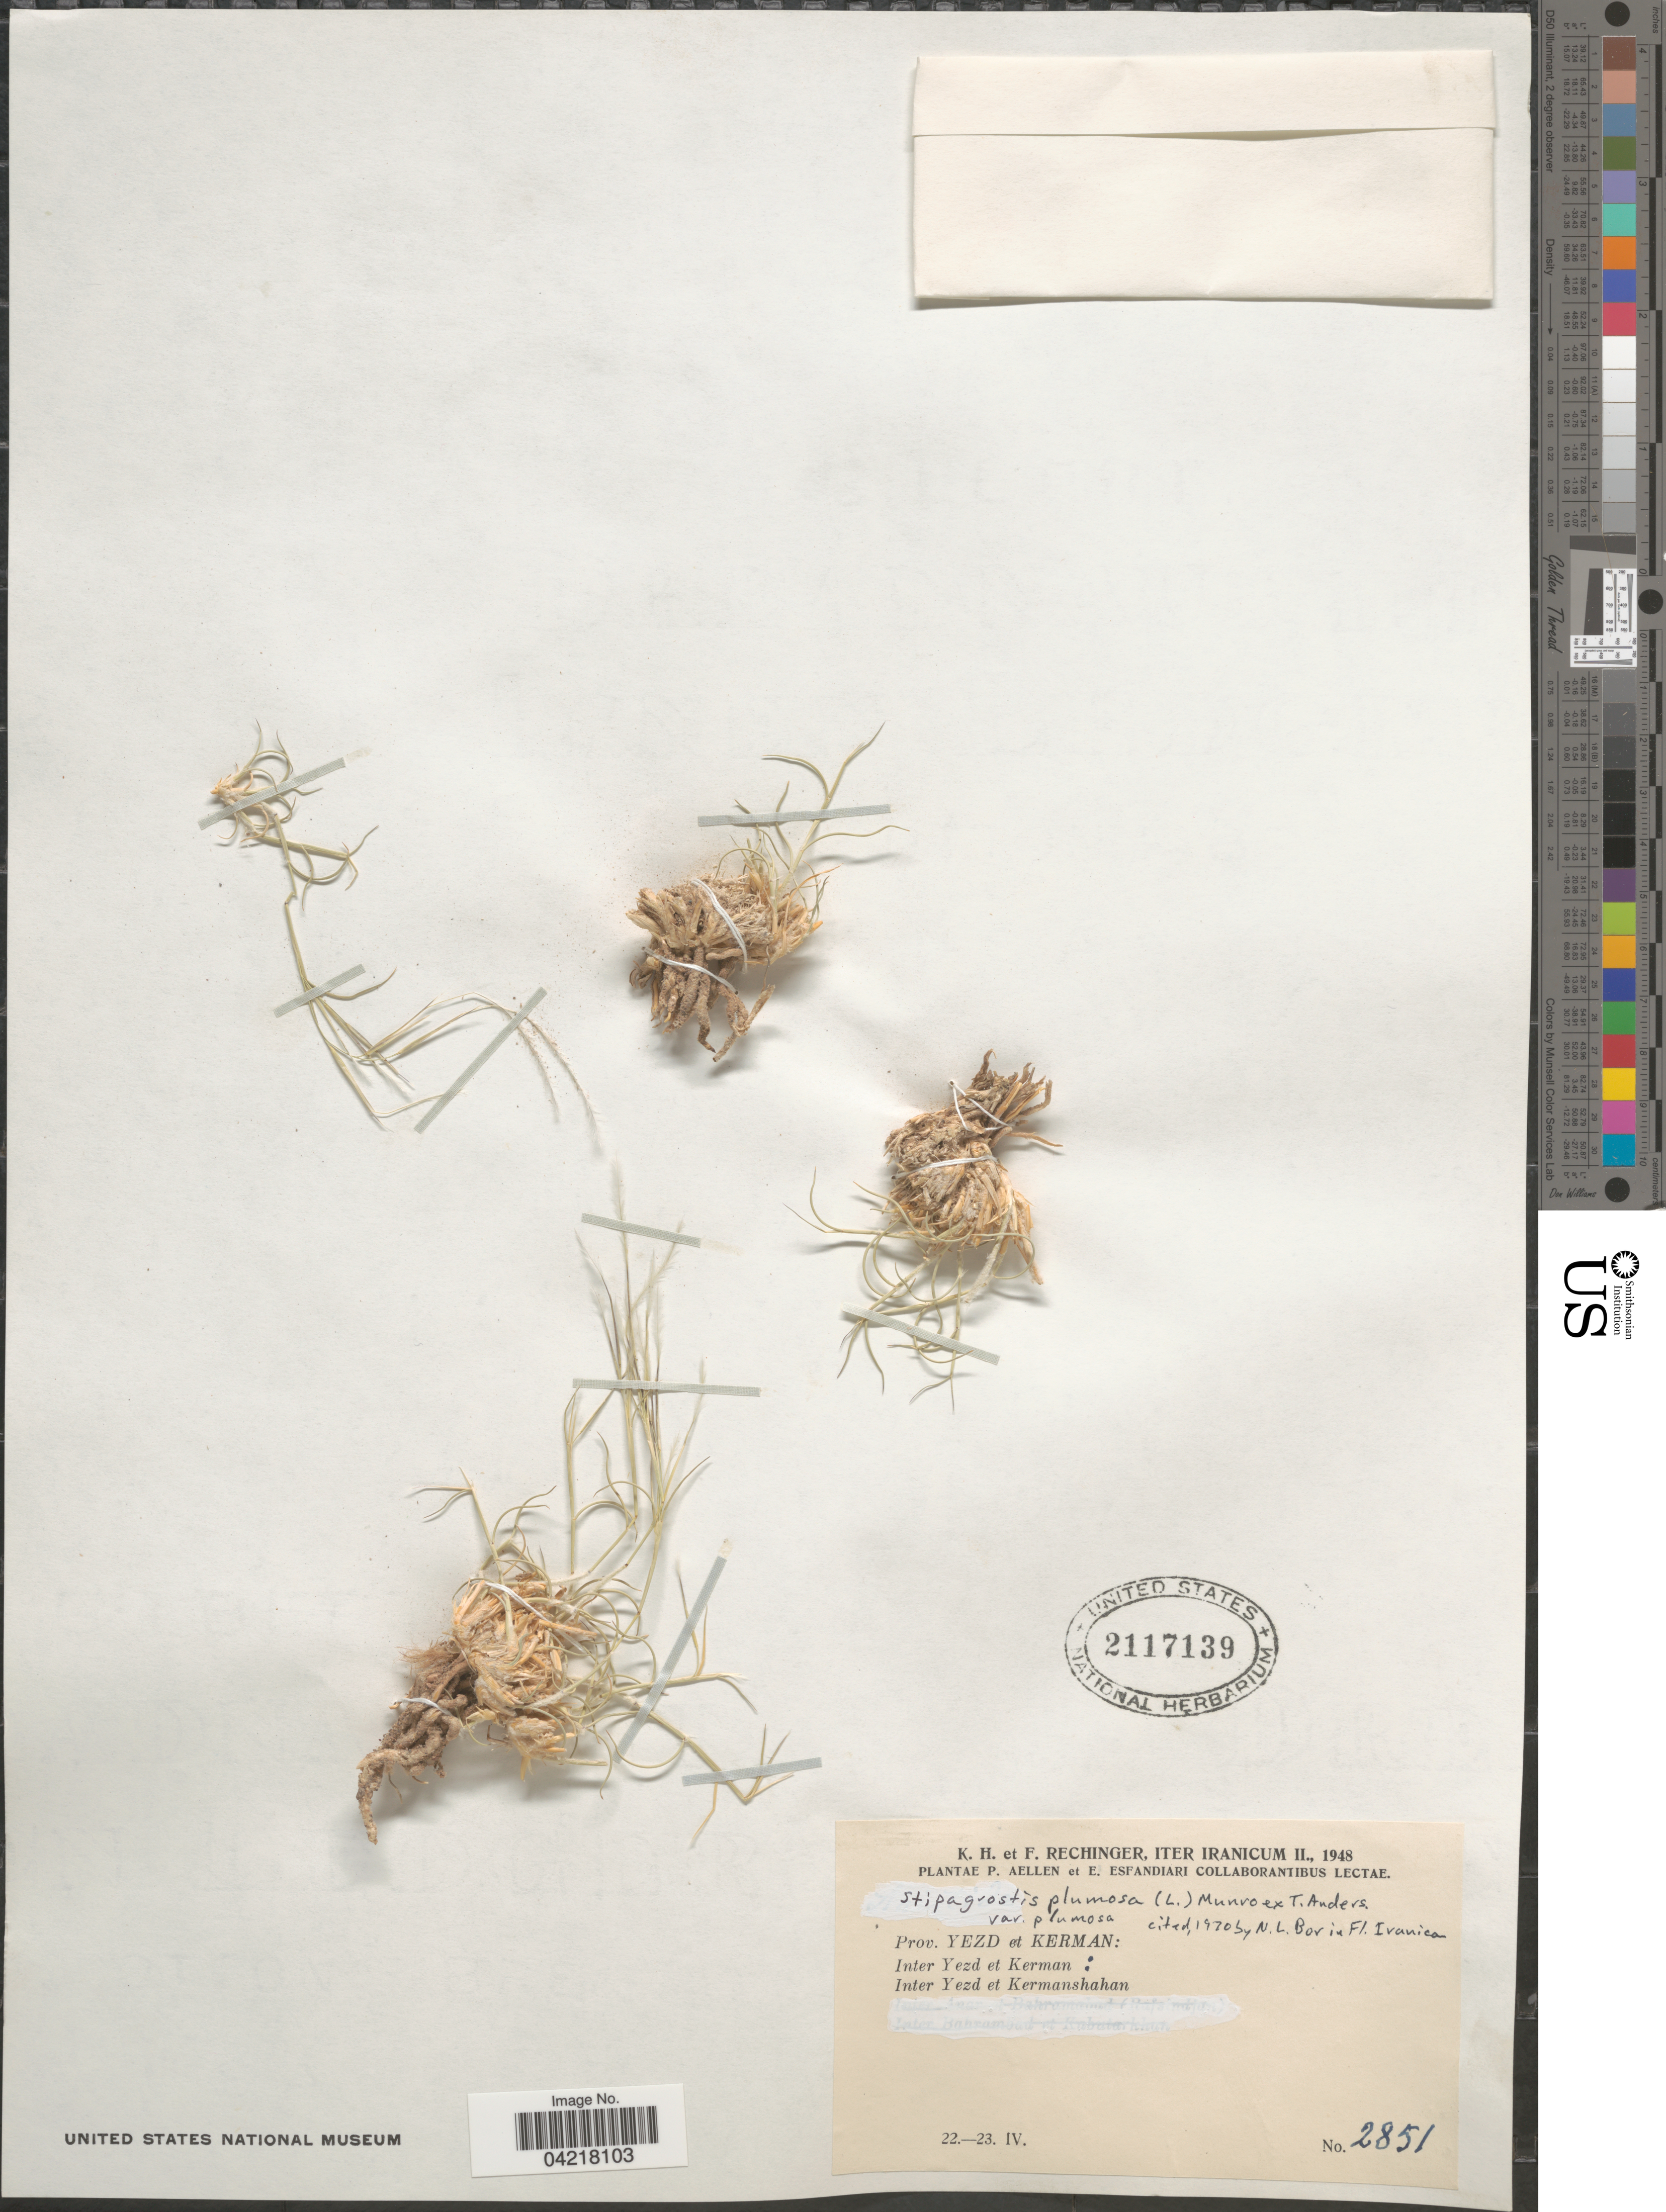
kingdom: Plantae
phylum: Tracheophyta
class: Liliopsida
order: Poales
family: Poaceae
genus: Stipagrostis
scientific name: Stipagrostis plumosa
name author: (L.) Munro ex T. Anderson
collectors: K. H. Rechinger & F. Rechinger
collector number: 2851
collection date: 1948-04-22/1948-04-23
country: Iran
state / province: Kerman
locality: Iter Iranicum II., 1948. Prov. Yezd et Kerman: Inter Yezd et Kerman: Inter Yezd et Kermanshahan.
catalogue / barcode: US 2117139